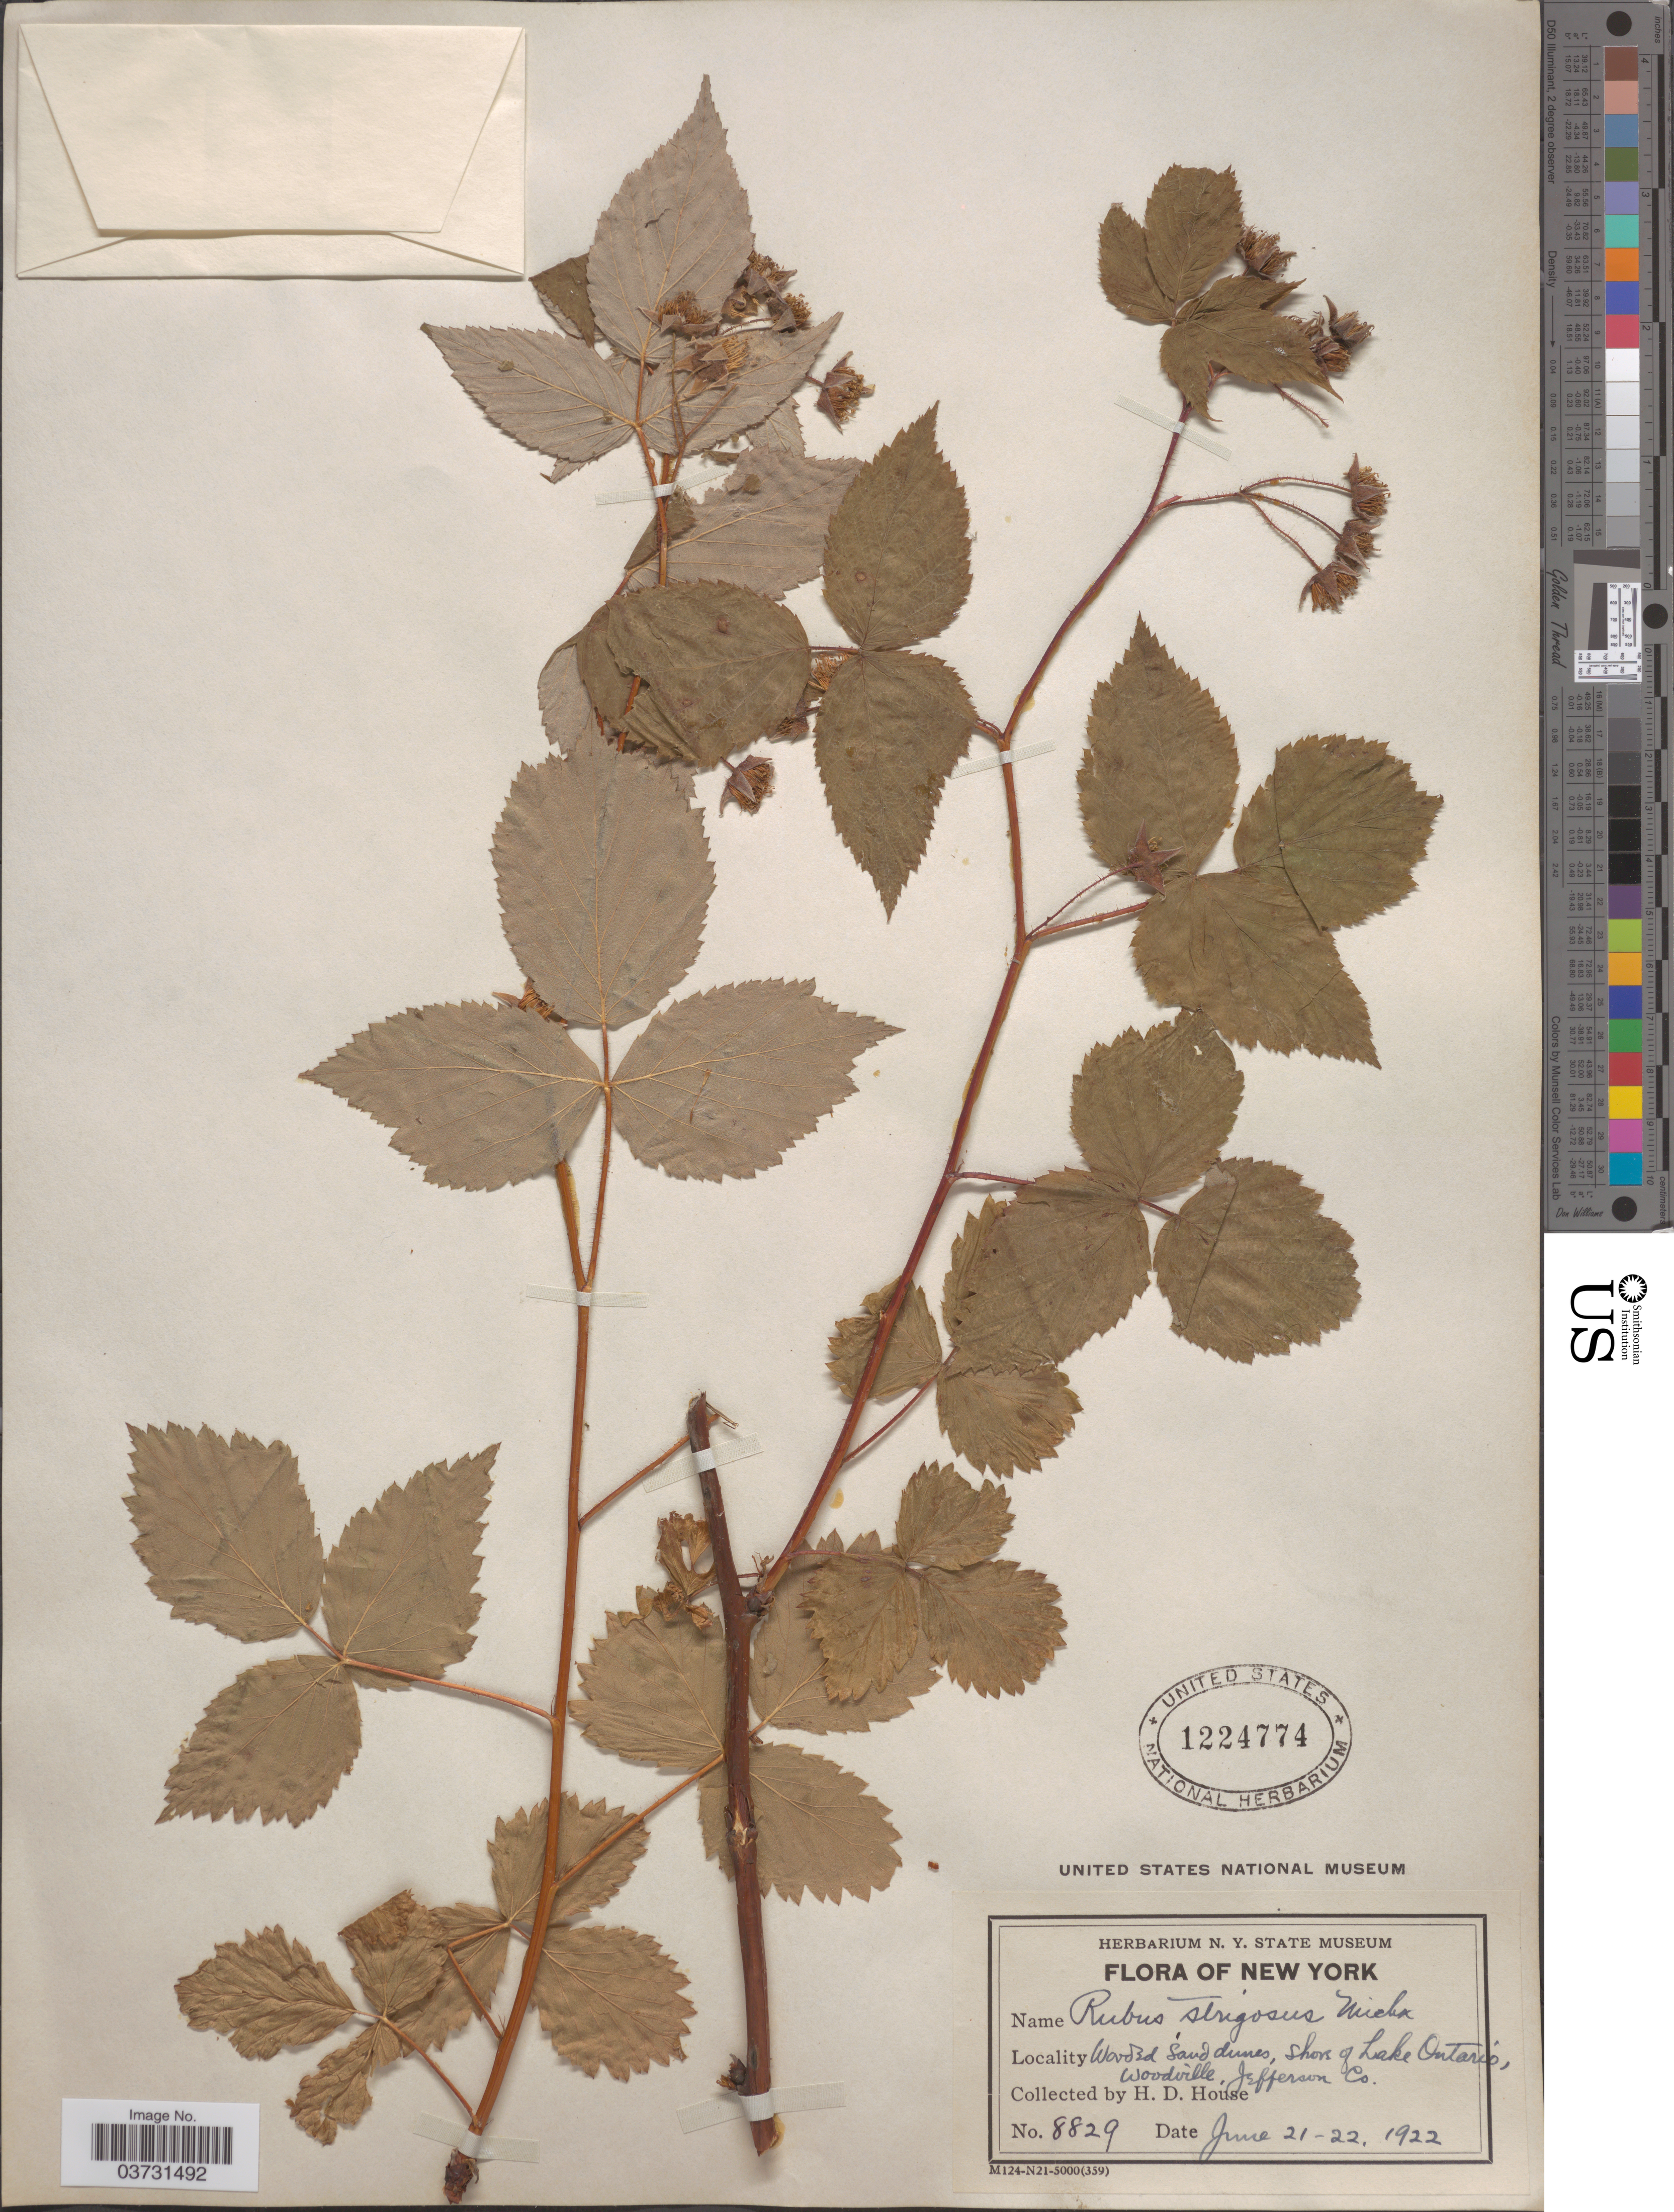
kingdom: Plantae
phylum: Tracheophyta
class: Magnoliopsida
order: Rosales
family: Rosaceae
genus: Rubus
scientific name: Rubus strigosus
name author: Michx.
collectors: H. D. House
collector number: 8829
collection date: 1922-06-21/1922-06-22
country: United States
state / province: New York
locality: Shore of Lake Ontario; Woodville, Jefferson Co.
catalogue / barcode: US 1224774